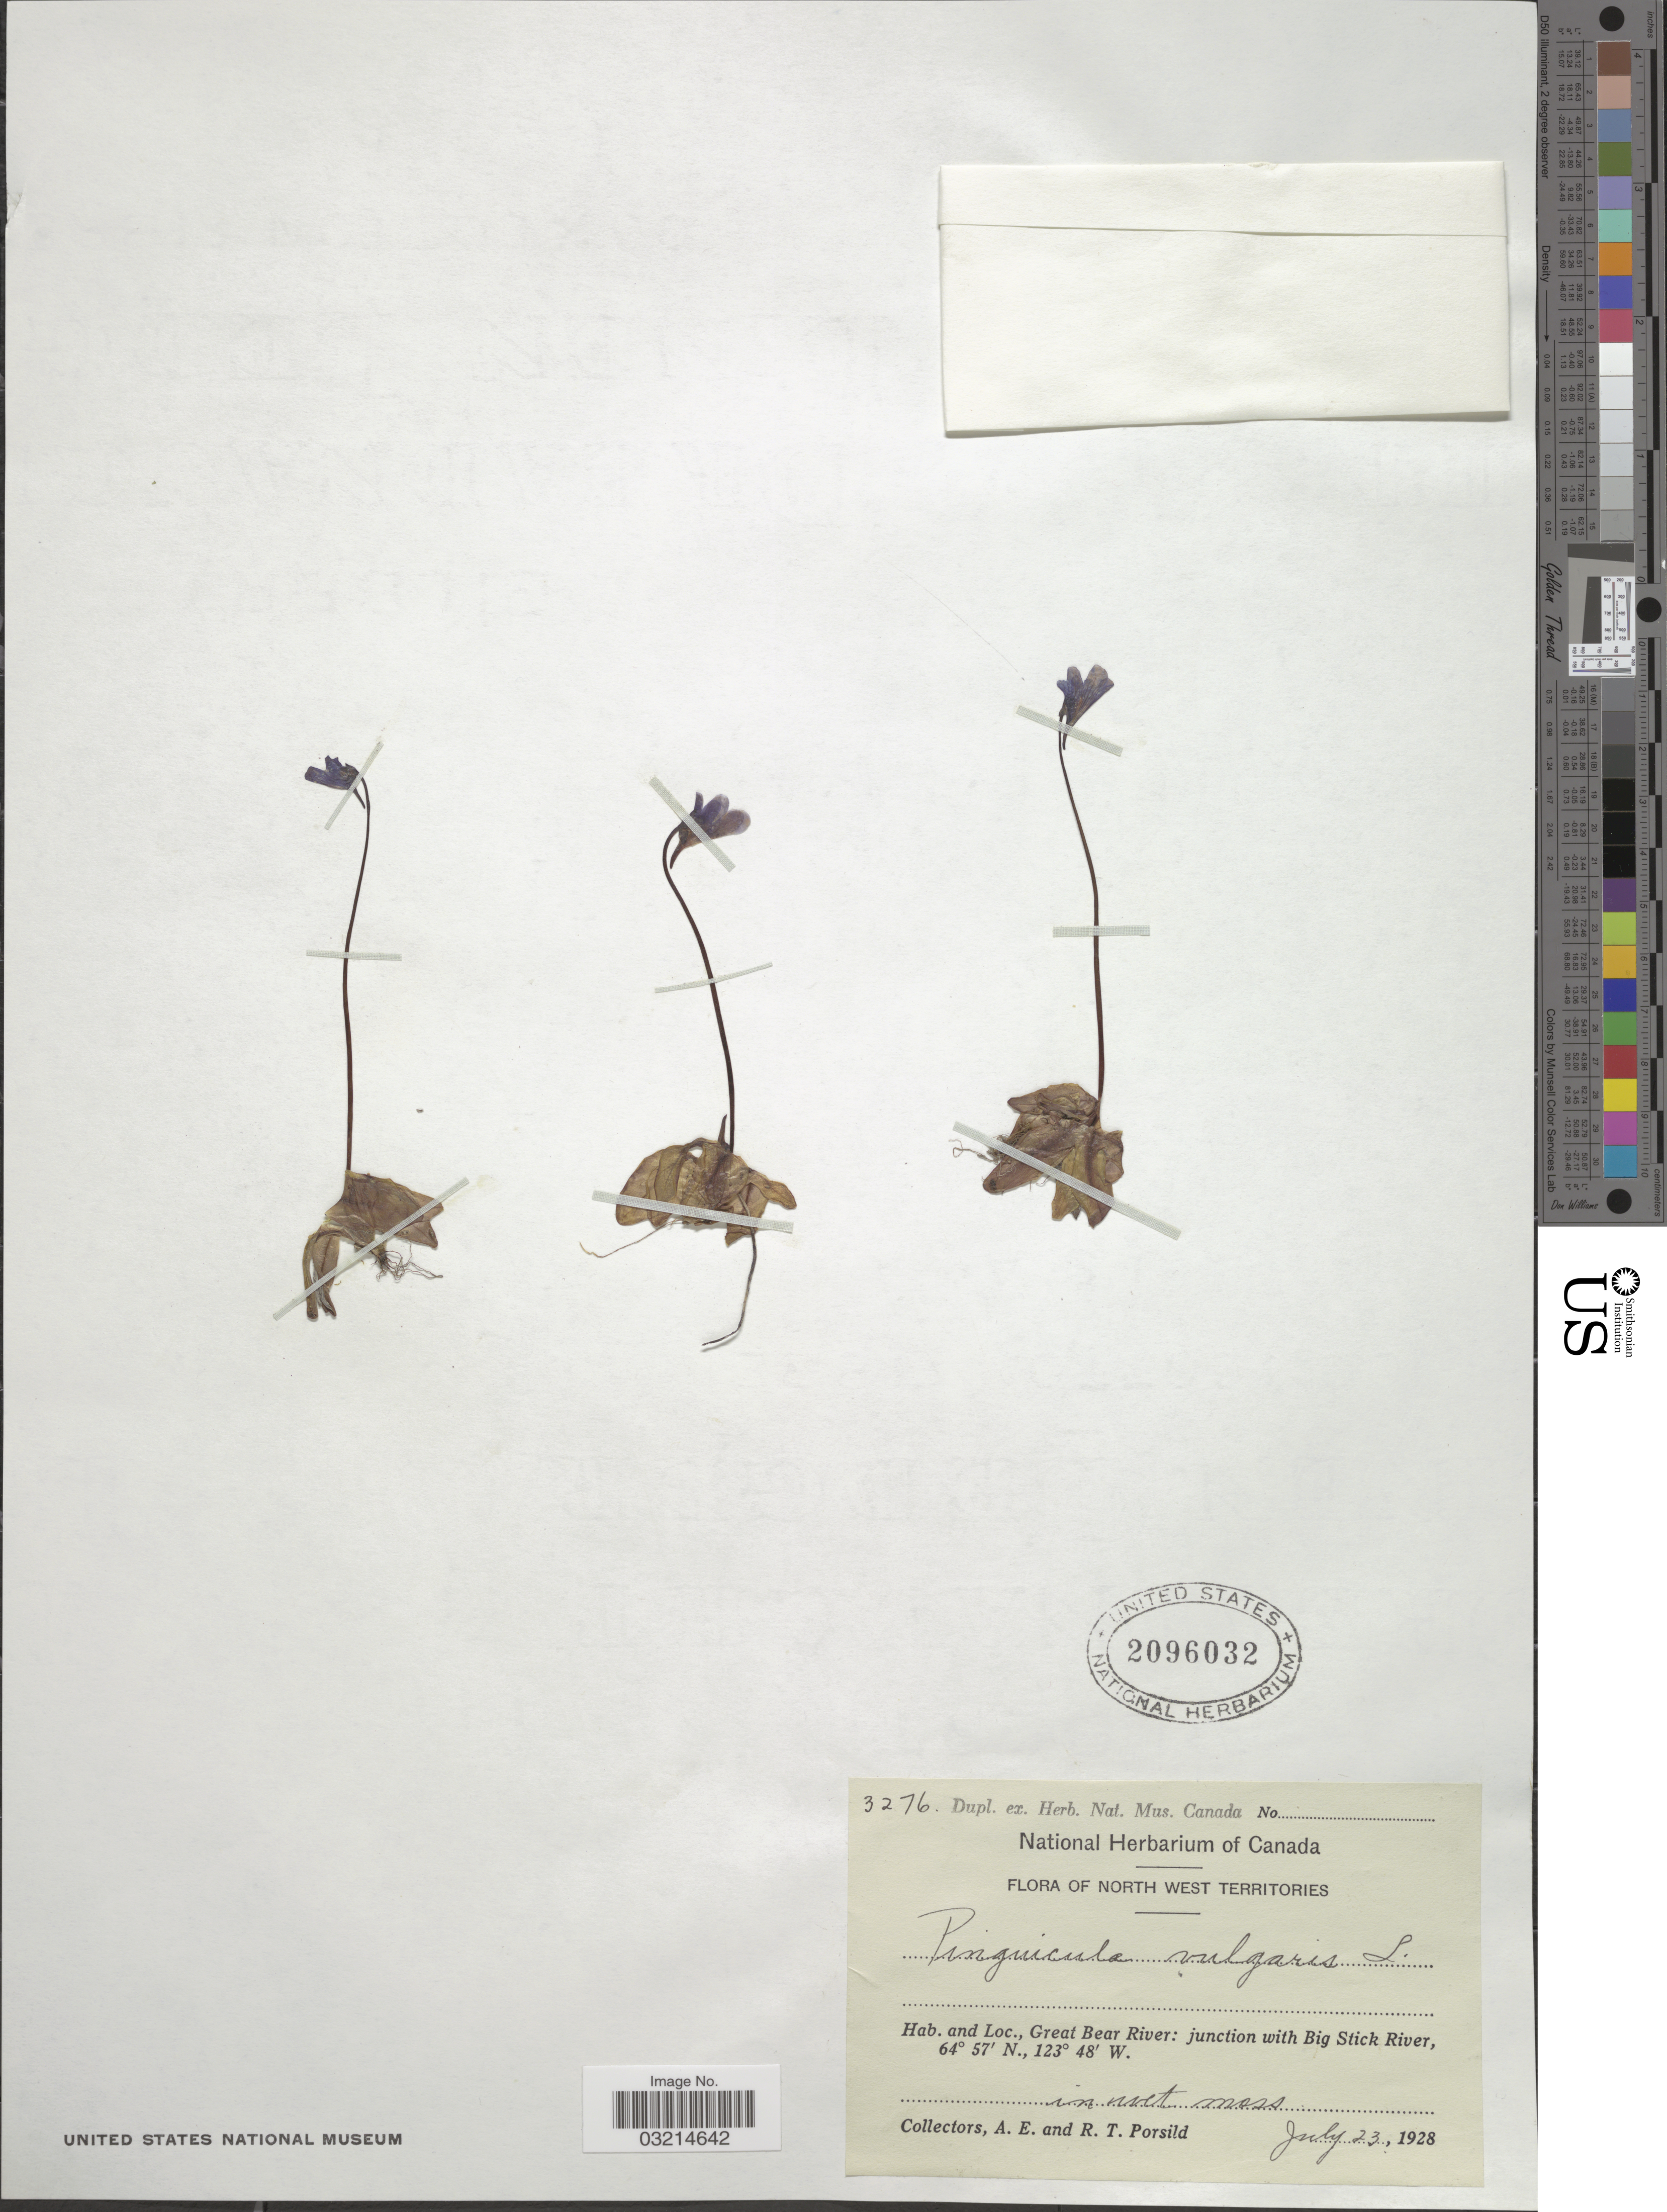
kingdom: Plantae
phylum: Tracheophyta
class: Magnoliopsida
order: Lamiales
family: Lentibulariaceae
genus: Pinguicula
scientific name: Pinguicula vulgaris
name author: L.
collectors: A. E. Porsild & R. T. Porsild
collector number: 3276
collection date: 1928-07-23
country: Canada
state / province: Northwest Territories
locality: Great Bear River: junction with Big Stick River.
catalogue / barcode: US 2096032